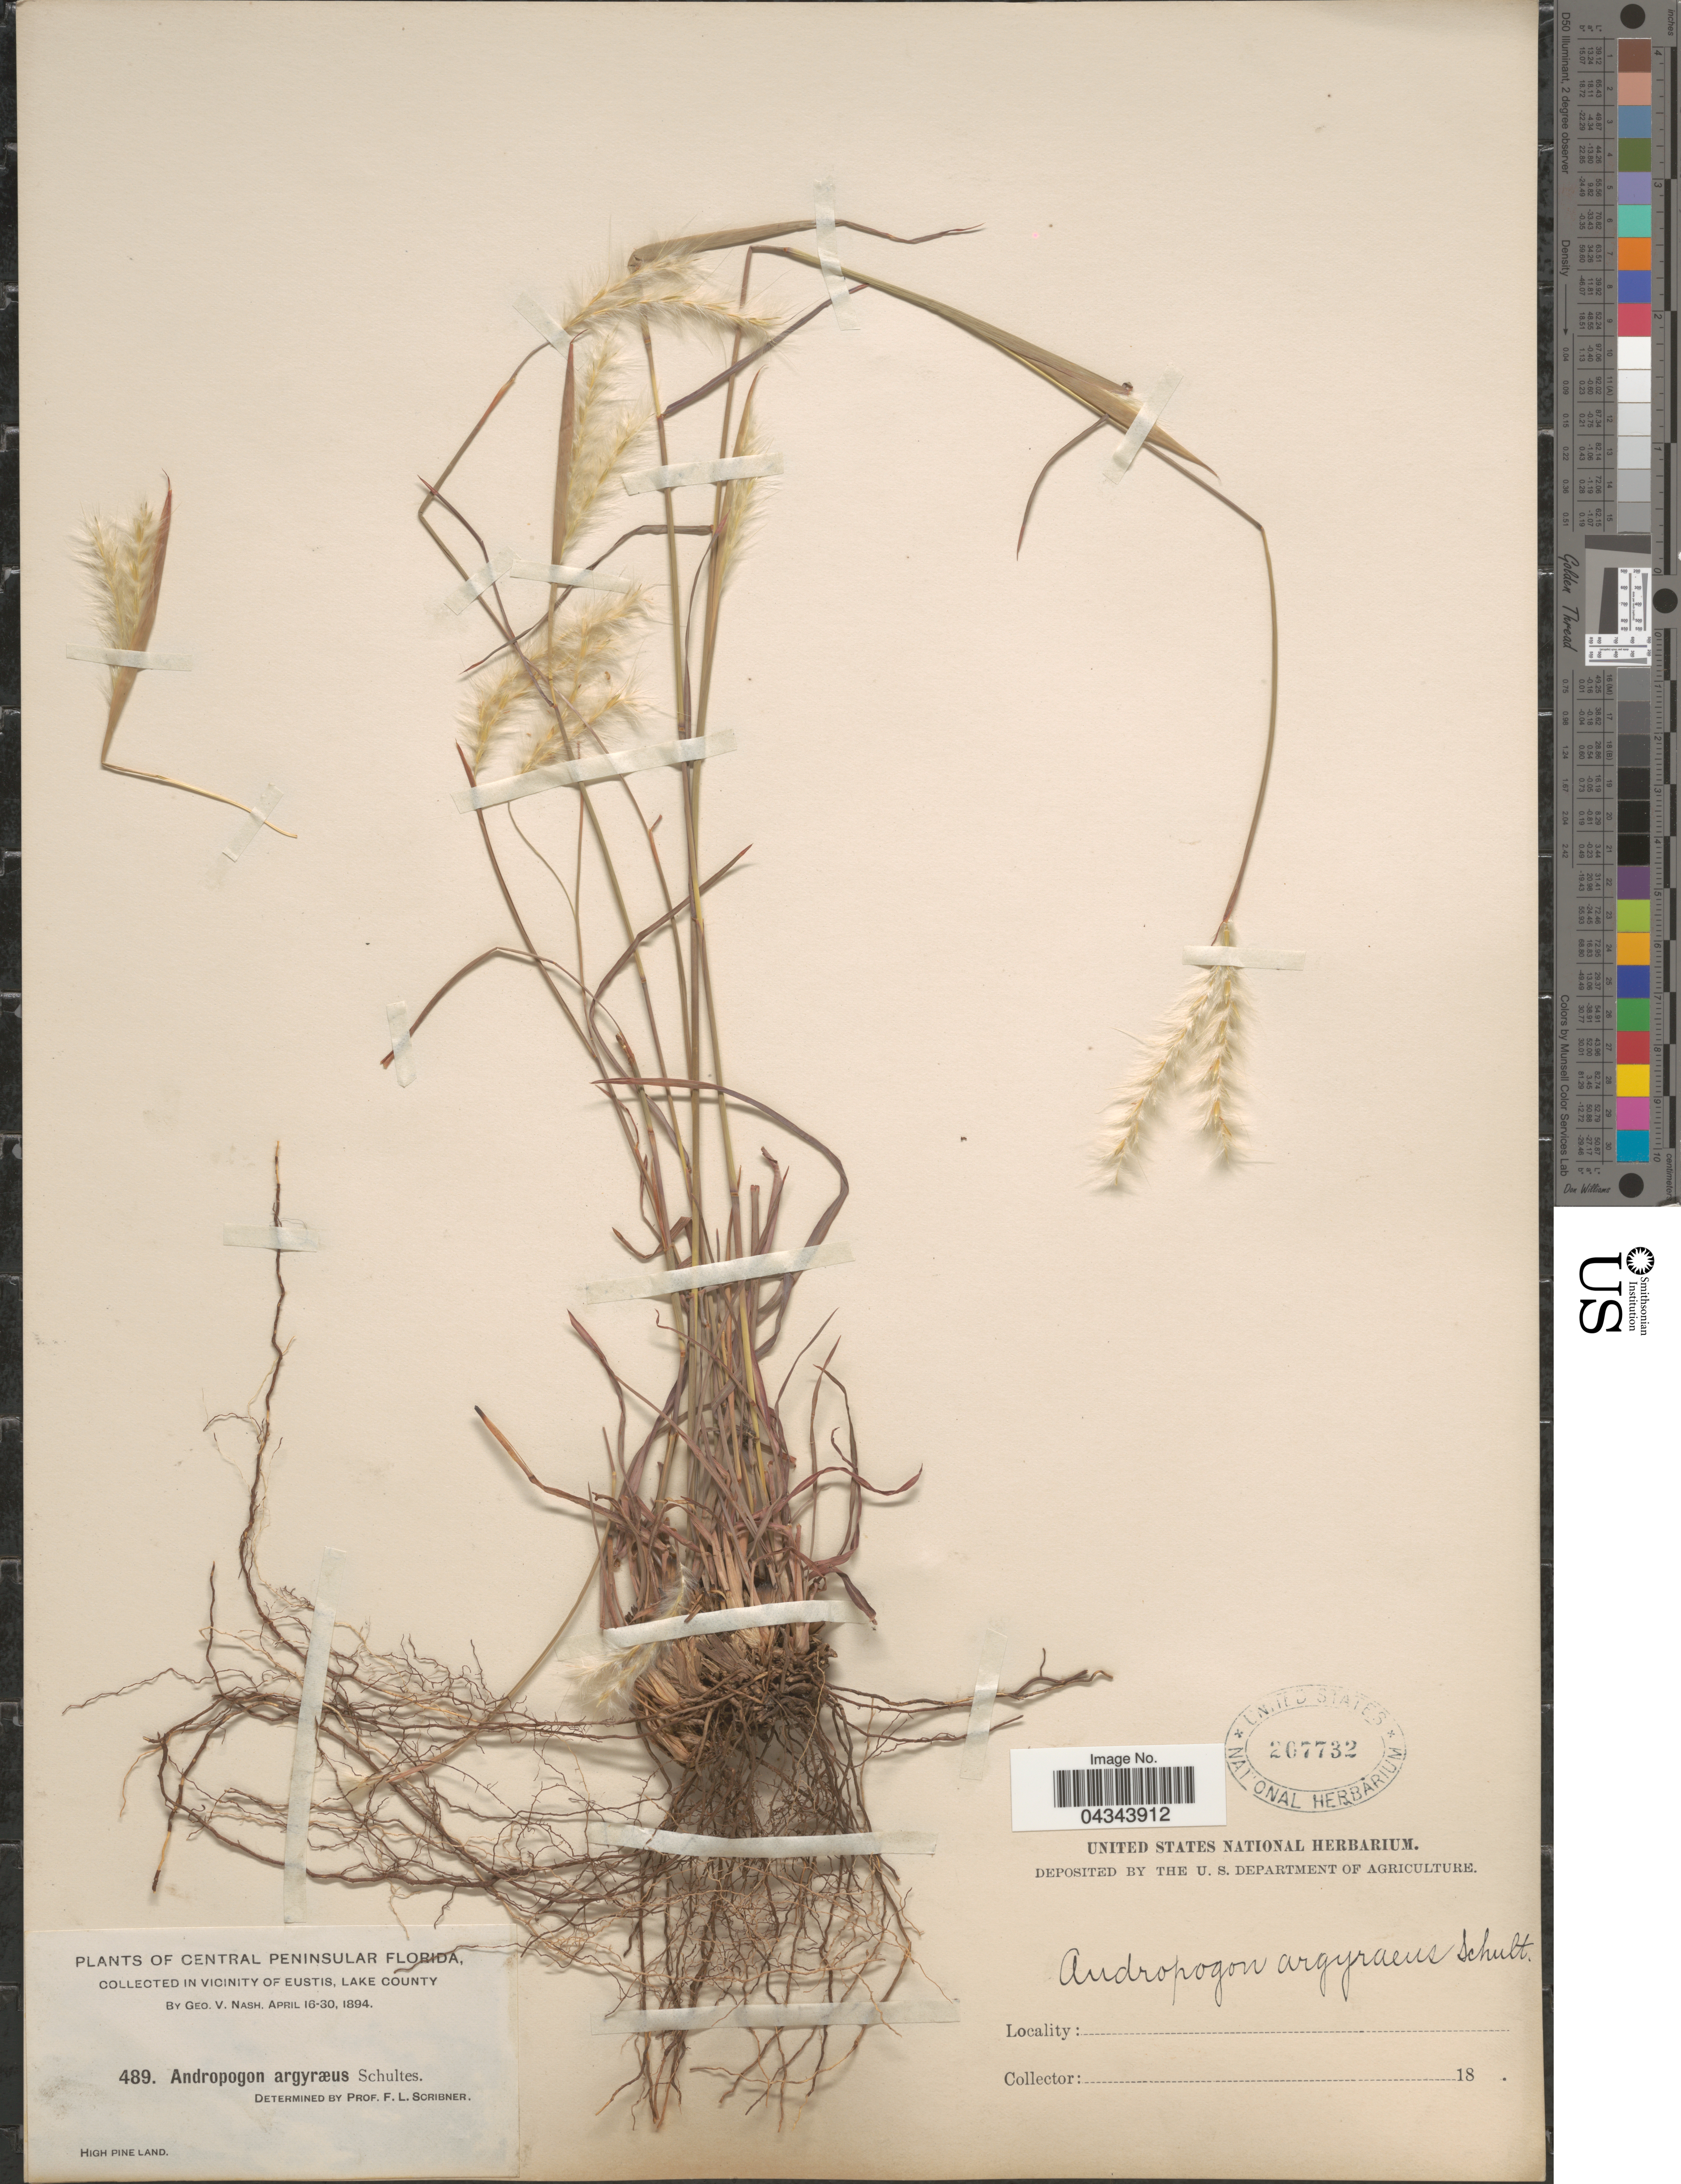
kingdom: Plantae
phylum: Tracheophyta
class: Liliopsida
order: Poales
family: Poaceae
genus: Andropogon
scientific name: Andropogon ternarius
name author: Michx.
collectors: G. V. Nash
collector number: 489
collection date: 1894-04-16/1894-04-30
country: United States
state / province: Florida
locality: Central Peninsular Florida. In vicinity of Eustis, Lake County.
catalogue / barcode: US 207732